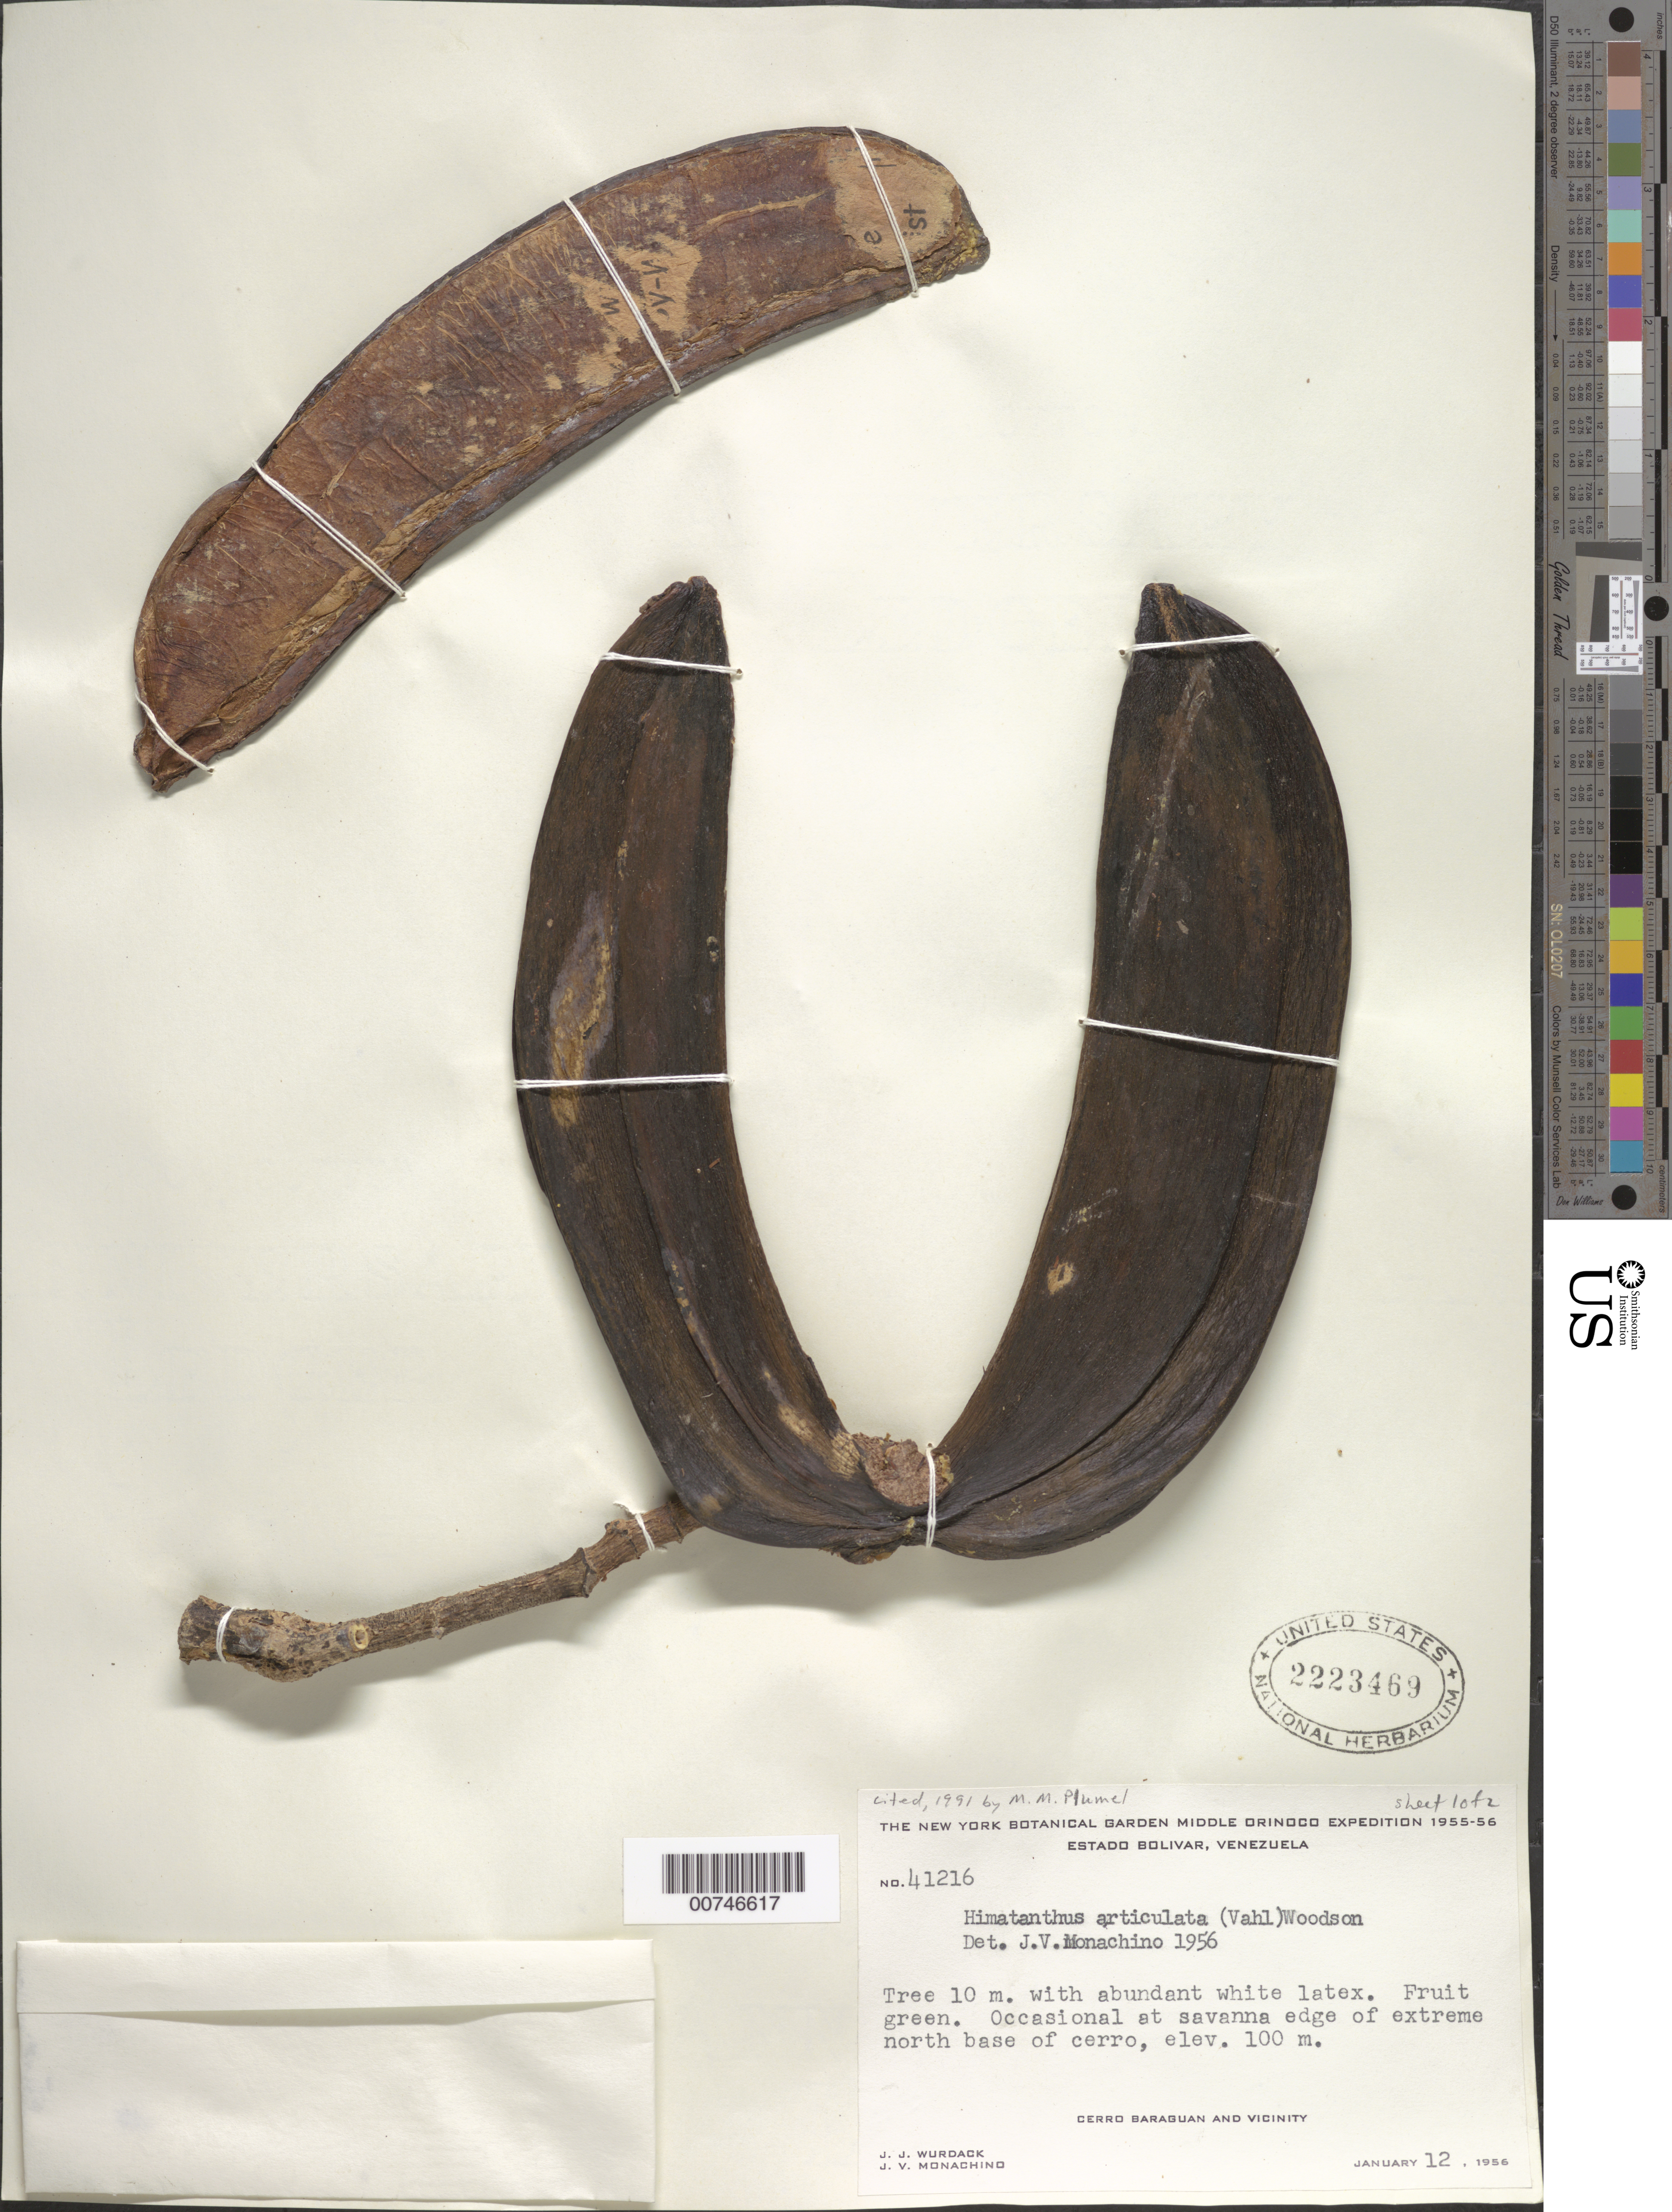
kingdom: Plantae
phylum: Tracheophyta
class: Magnoliopsida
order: Gentianales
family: Apocynaceae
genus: Himatanthus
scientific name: Himatanthus articulatus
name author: (Vahl) Woodson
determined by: Monachino, J. V.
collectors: J. J. Wurdack & J. V. Monachino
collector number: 41216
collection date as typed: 12-Jan-56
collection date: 1956-01-12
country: Venezuela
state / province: Bolívar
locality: Cerro Baraguan, extreme N base and vicinity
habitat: Savanna edge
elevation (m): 100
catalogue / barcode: US 2223469